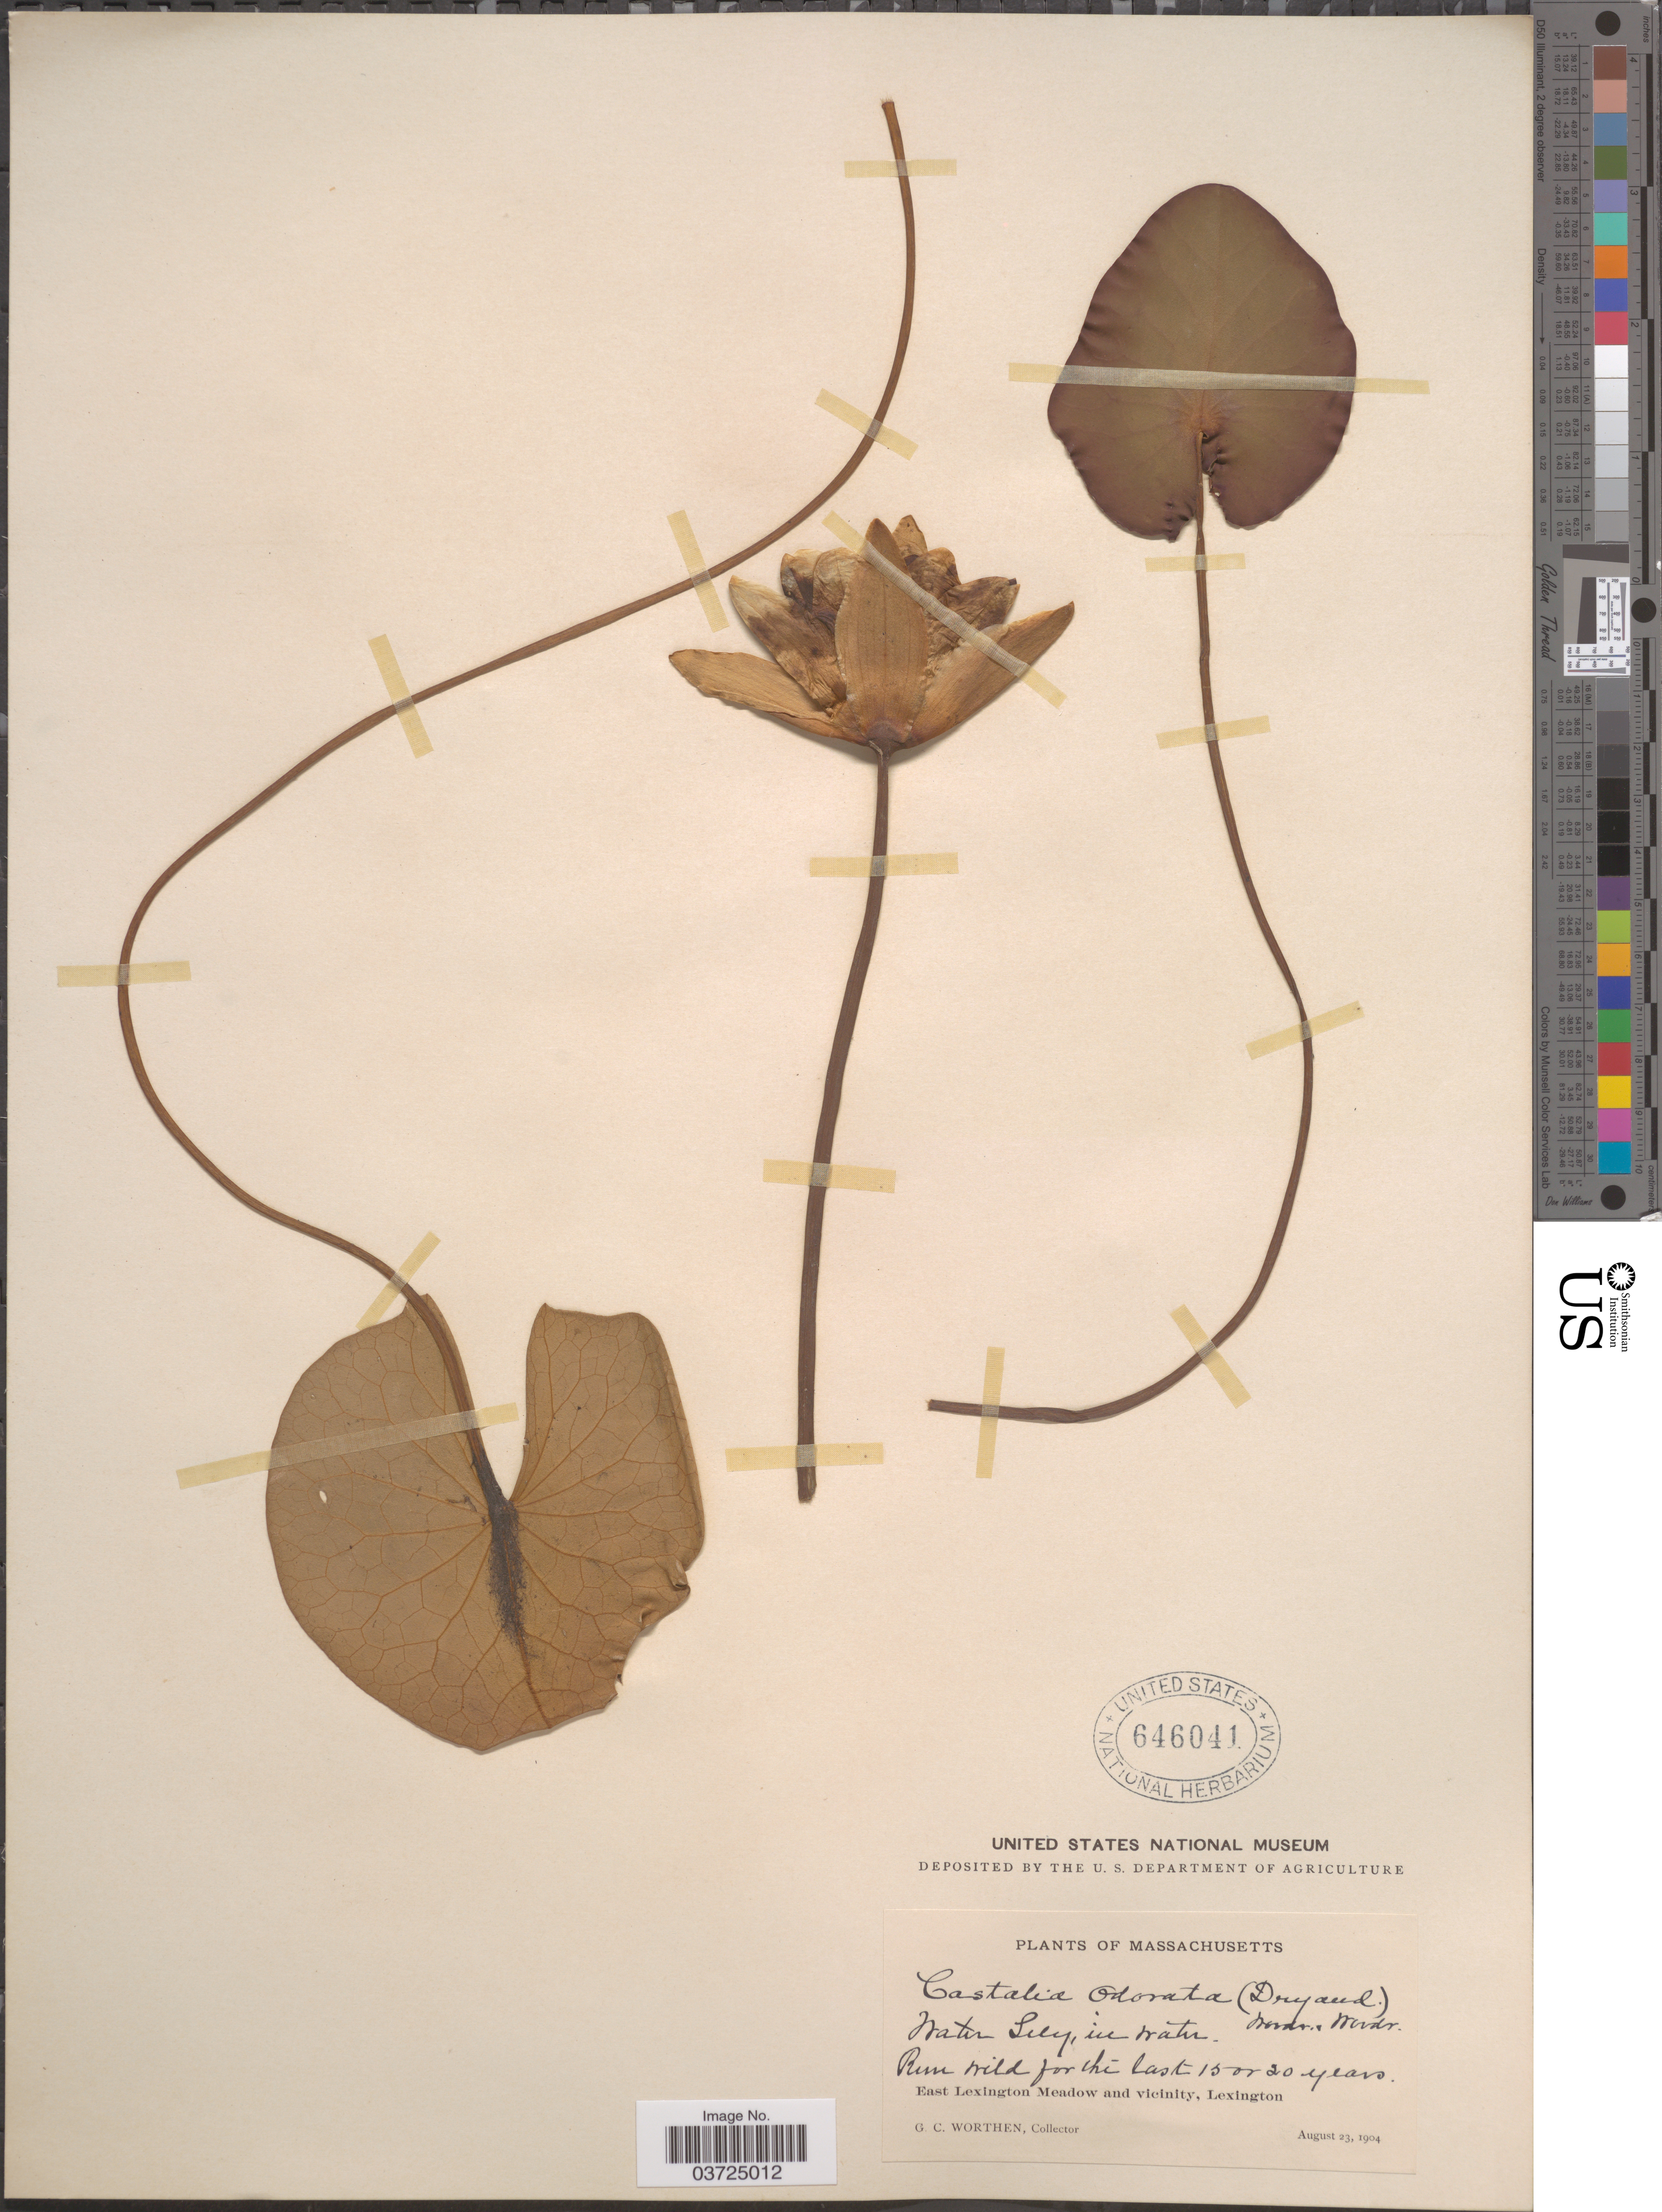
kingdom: Plantae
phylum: Tracheophyta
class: Magnoliopsida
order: Nymphaeales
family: Nymphaeaceae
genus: Nymphaea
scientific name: Nymphaea odorata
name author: Aiton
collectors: G. Worthen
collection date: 1904-08-23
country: United States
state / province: Massachusetts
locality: East Lexington Meadow and vicinity.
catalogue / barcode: US 646041